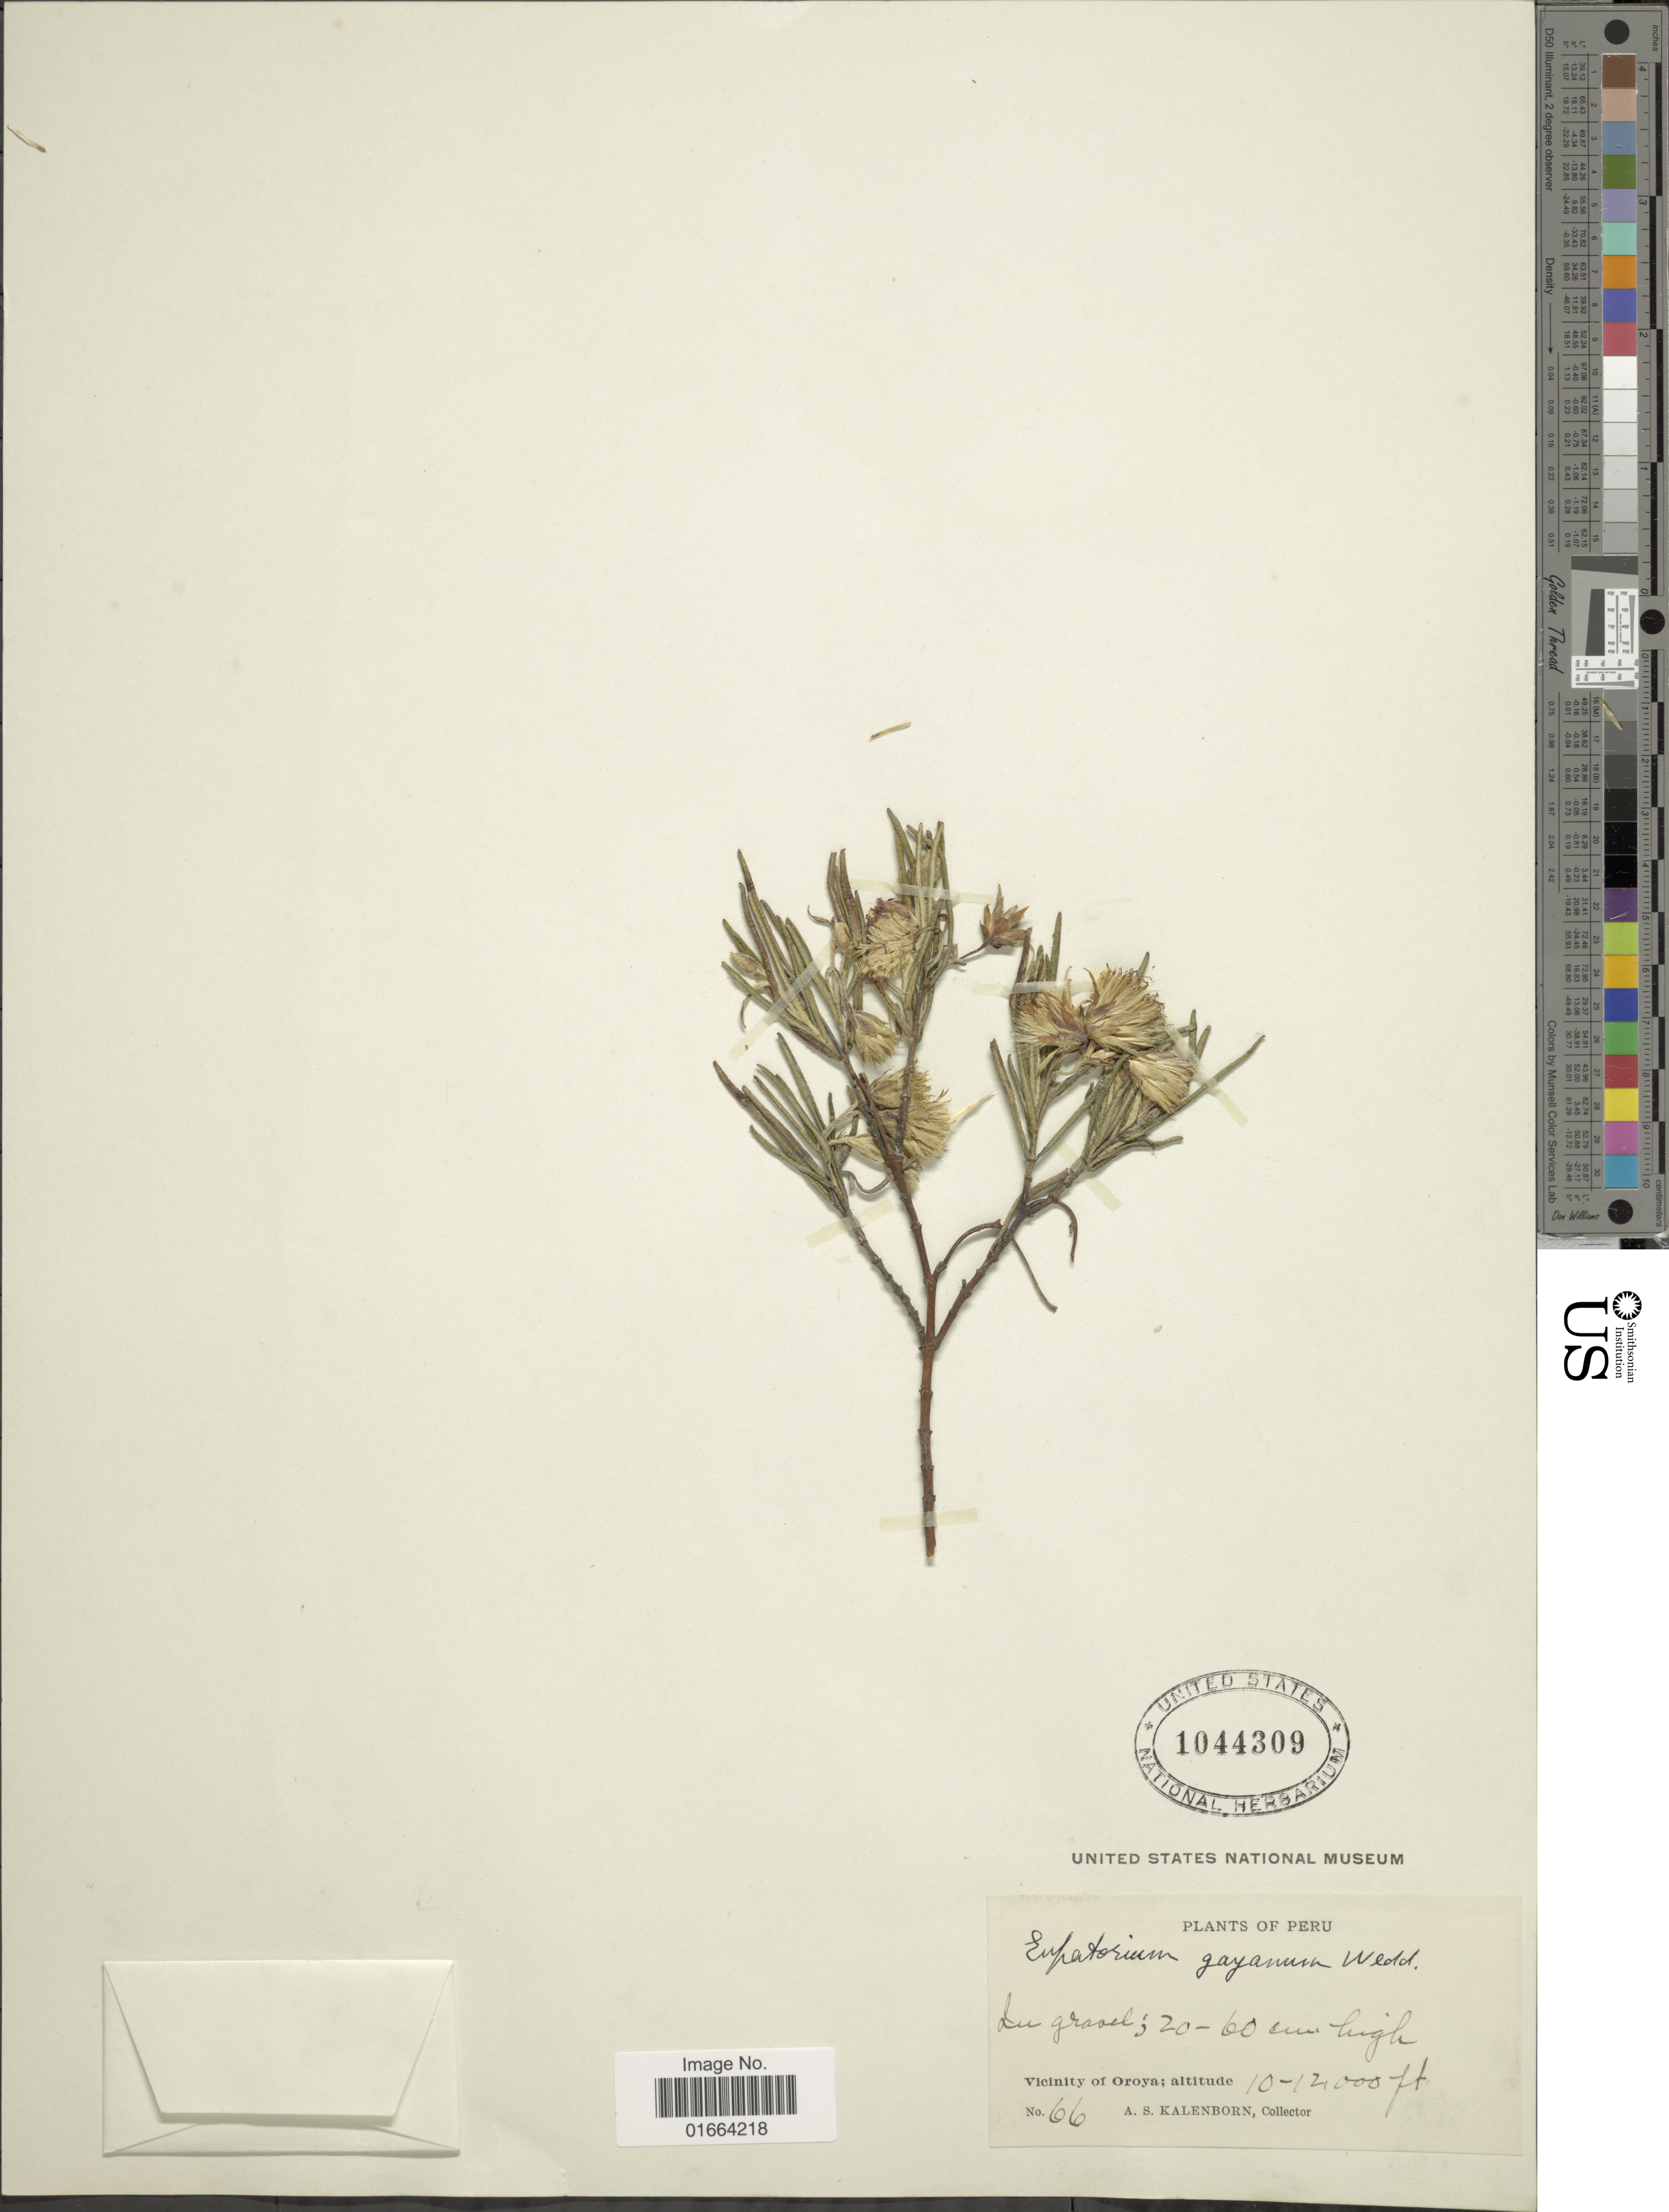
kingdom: Plantae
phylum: Tracheophyta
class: Magnoliopsida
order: Asterales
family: Asteraceae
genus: Aristeguietia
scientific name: Aristeguietia gayana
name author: (Wedd.) R.M. King & H. Rob.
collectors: A. Kalenborn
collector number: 66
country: Peru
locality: Vicinity of Oroya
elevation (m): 3048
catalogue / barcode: US 1044309